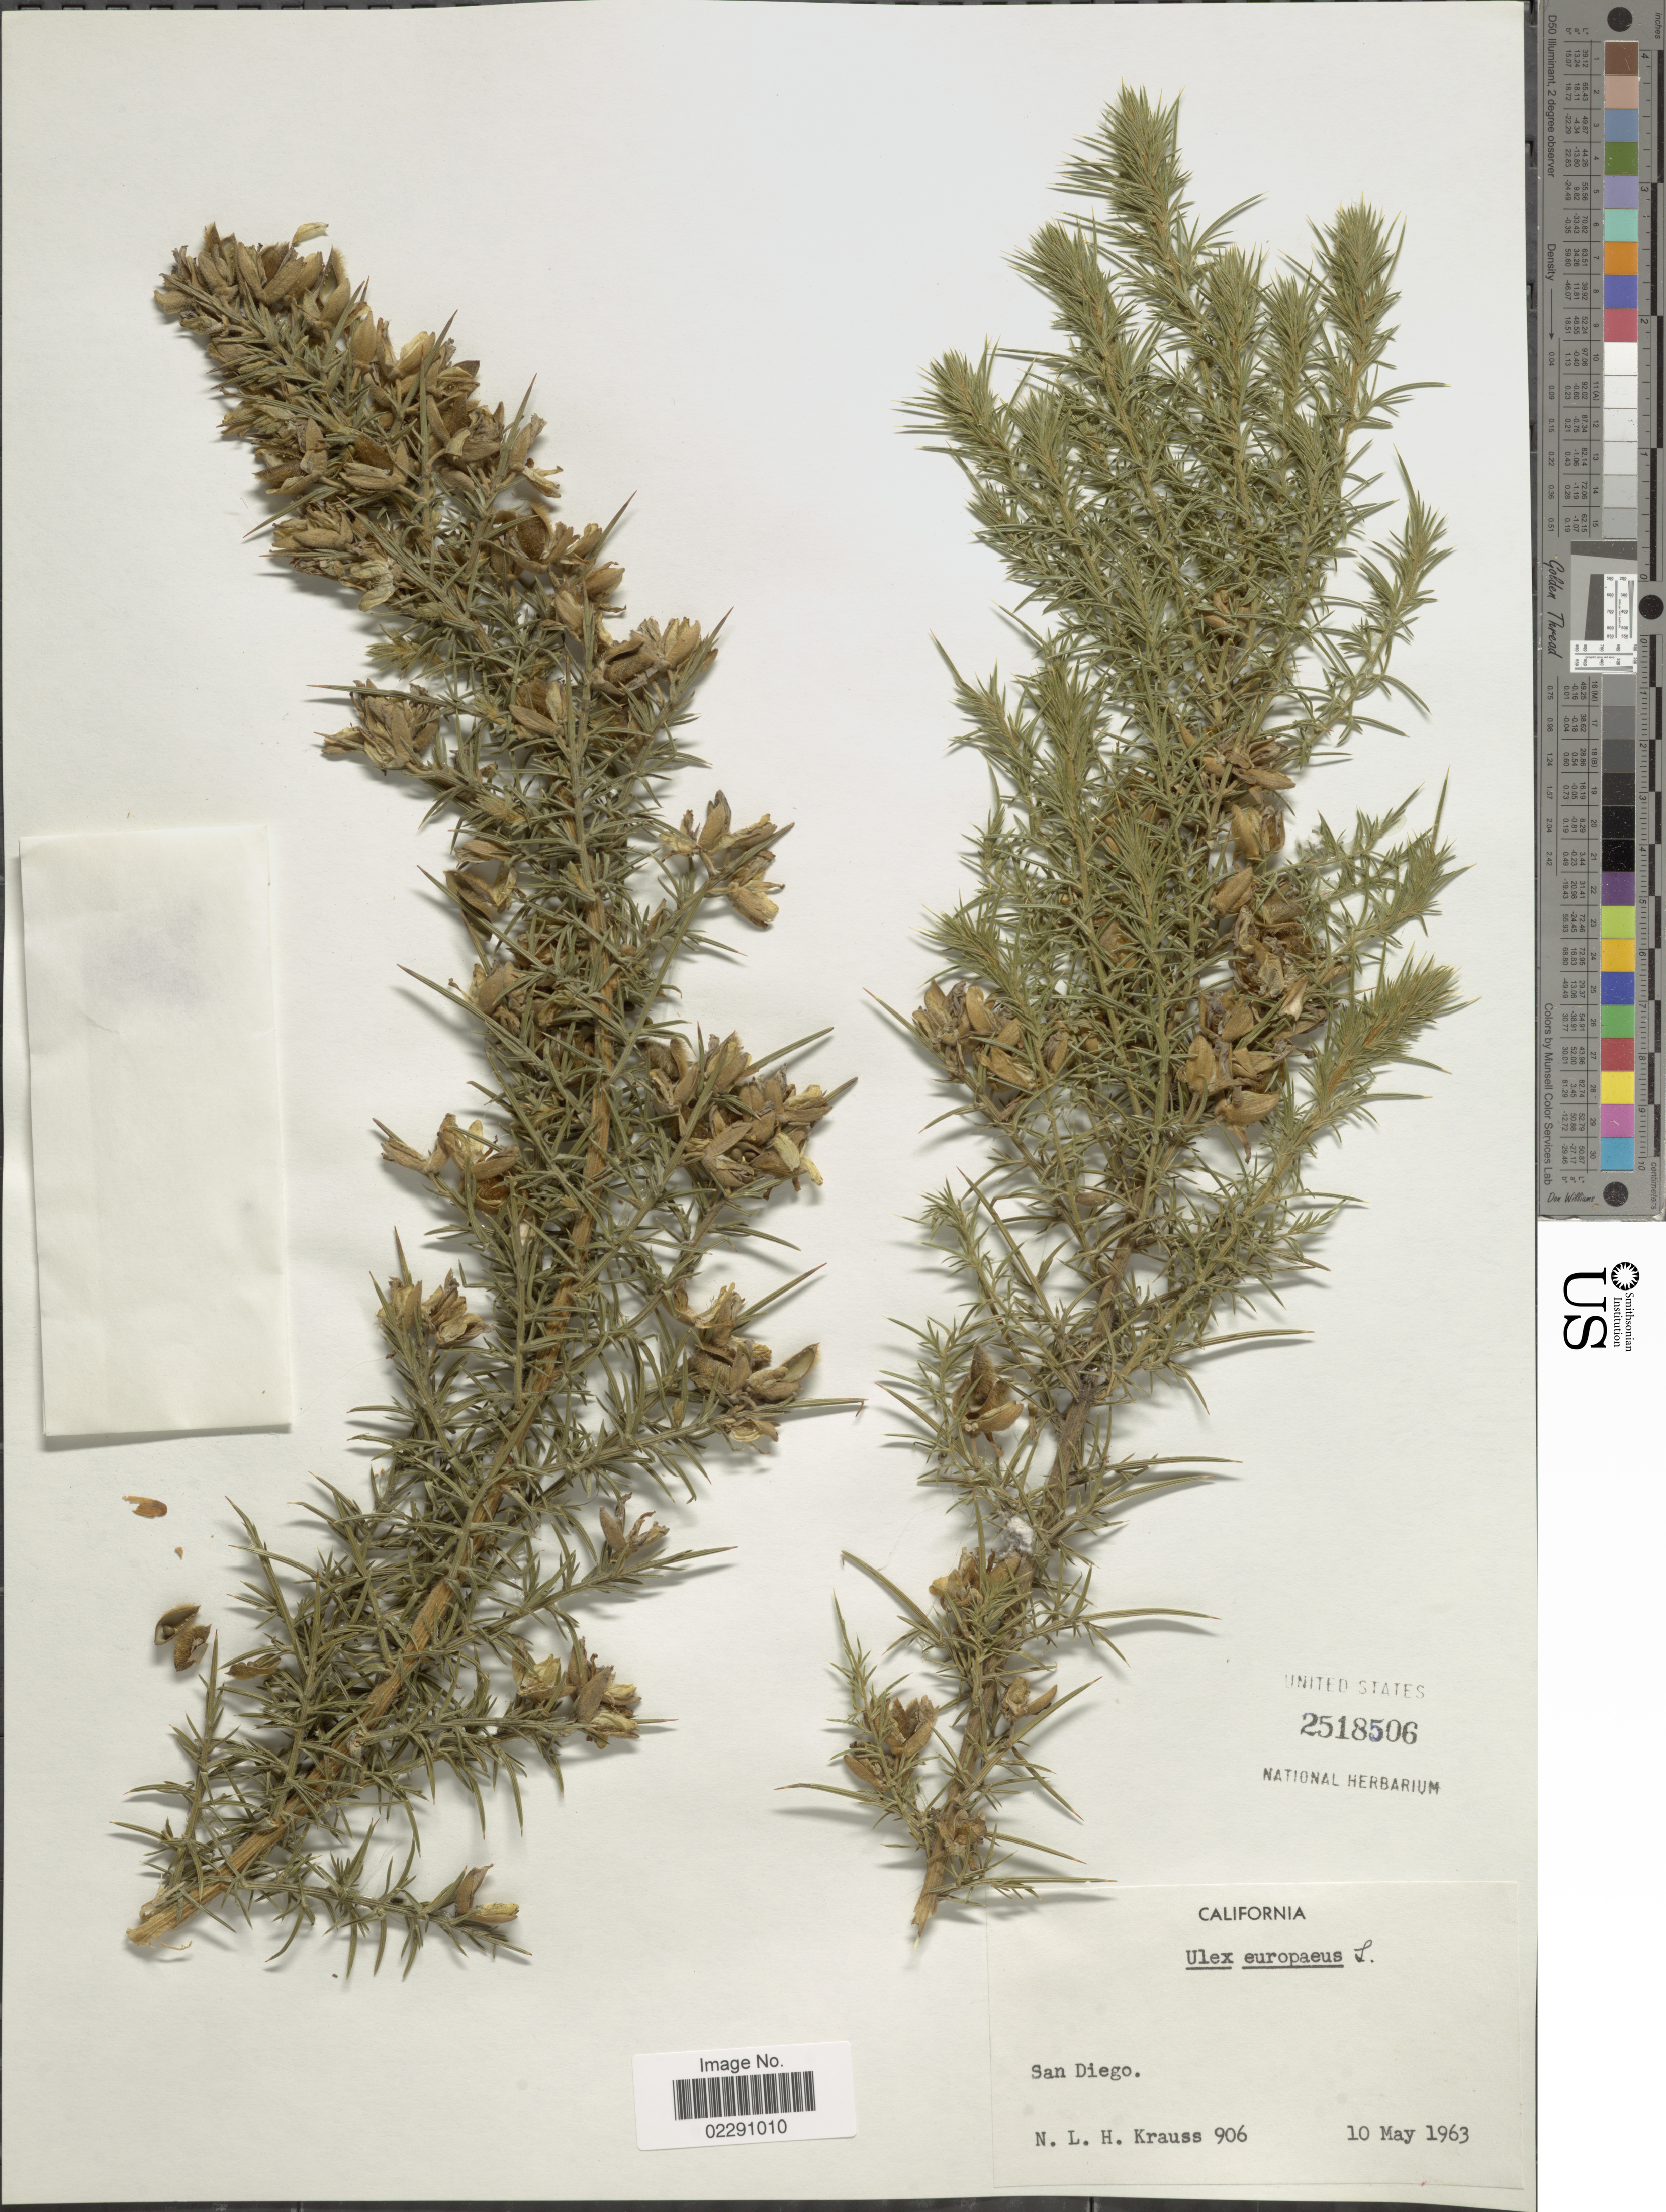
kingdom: Plantae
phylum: Tracheophyta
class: Magnoliopsida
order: Fabales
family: Fabaceae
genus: Ulex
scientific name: Ulex sp.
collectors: N. Krauss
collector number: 906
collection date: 1963-05-10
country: United States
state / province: California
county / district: San Diego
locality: San Diego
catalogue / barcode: US 2518506